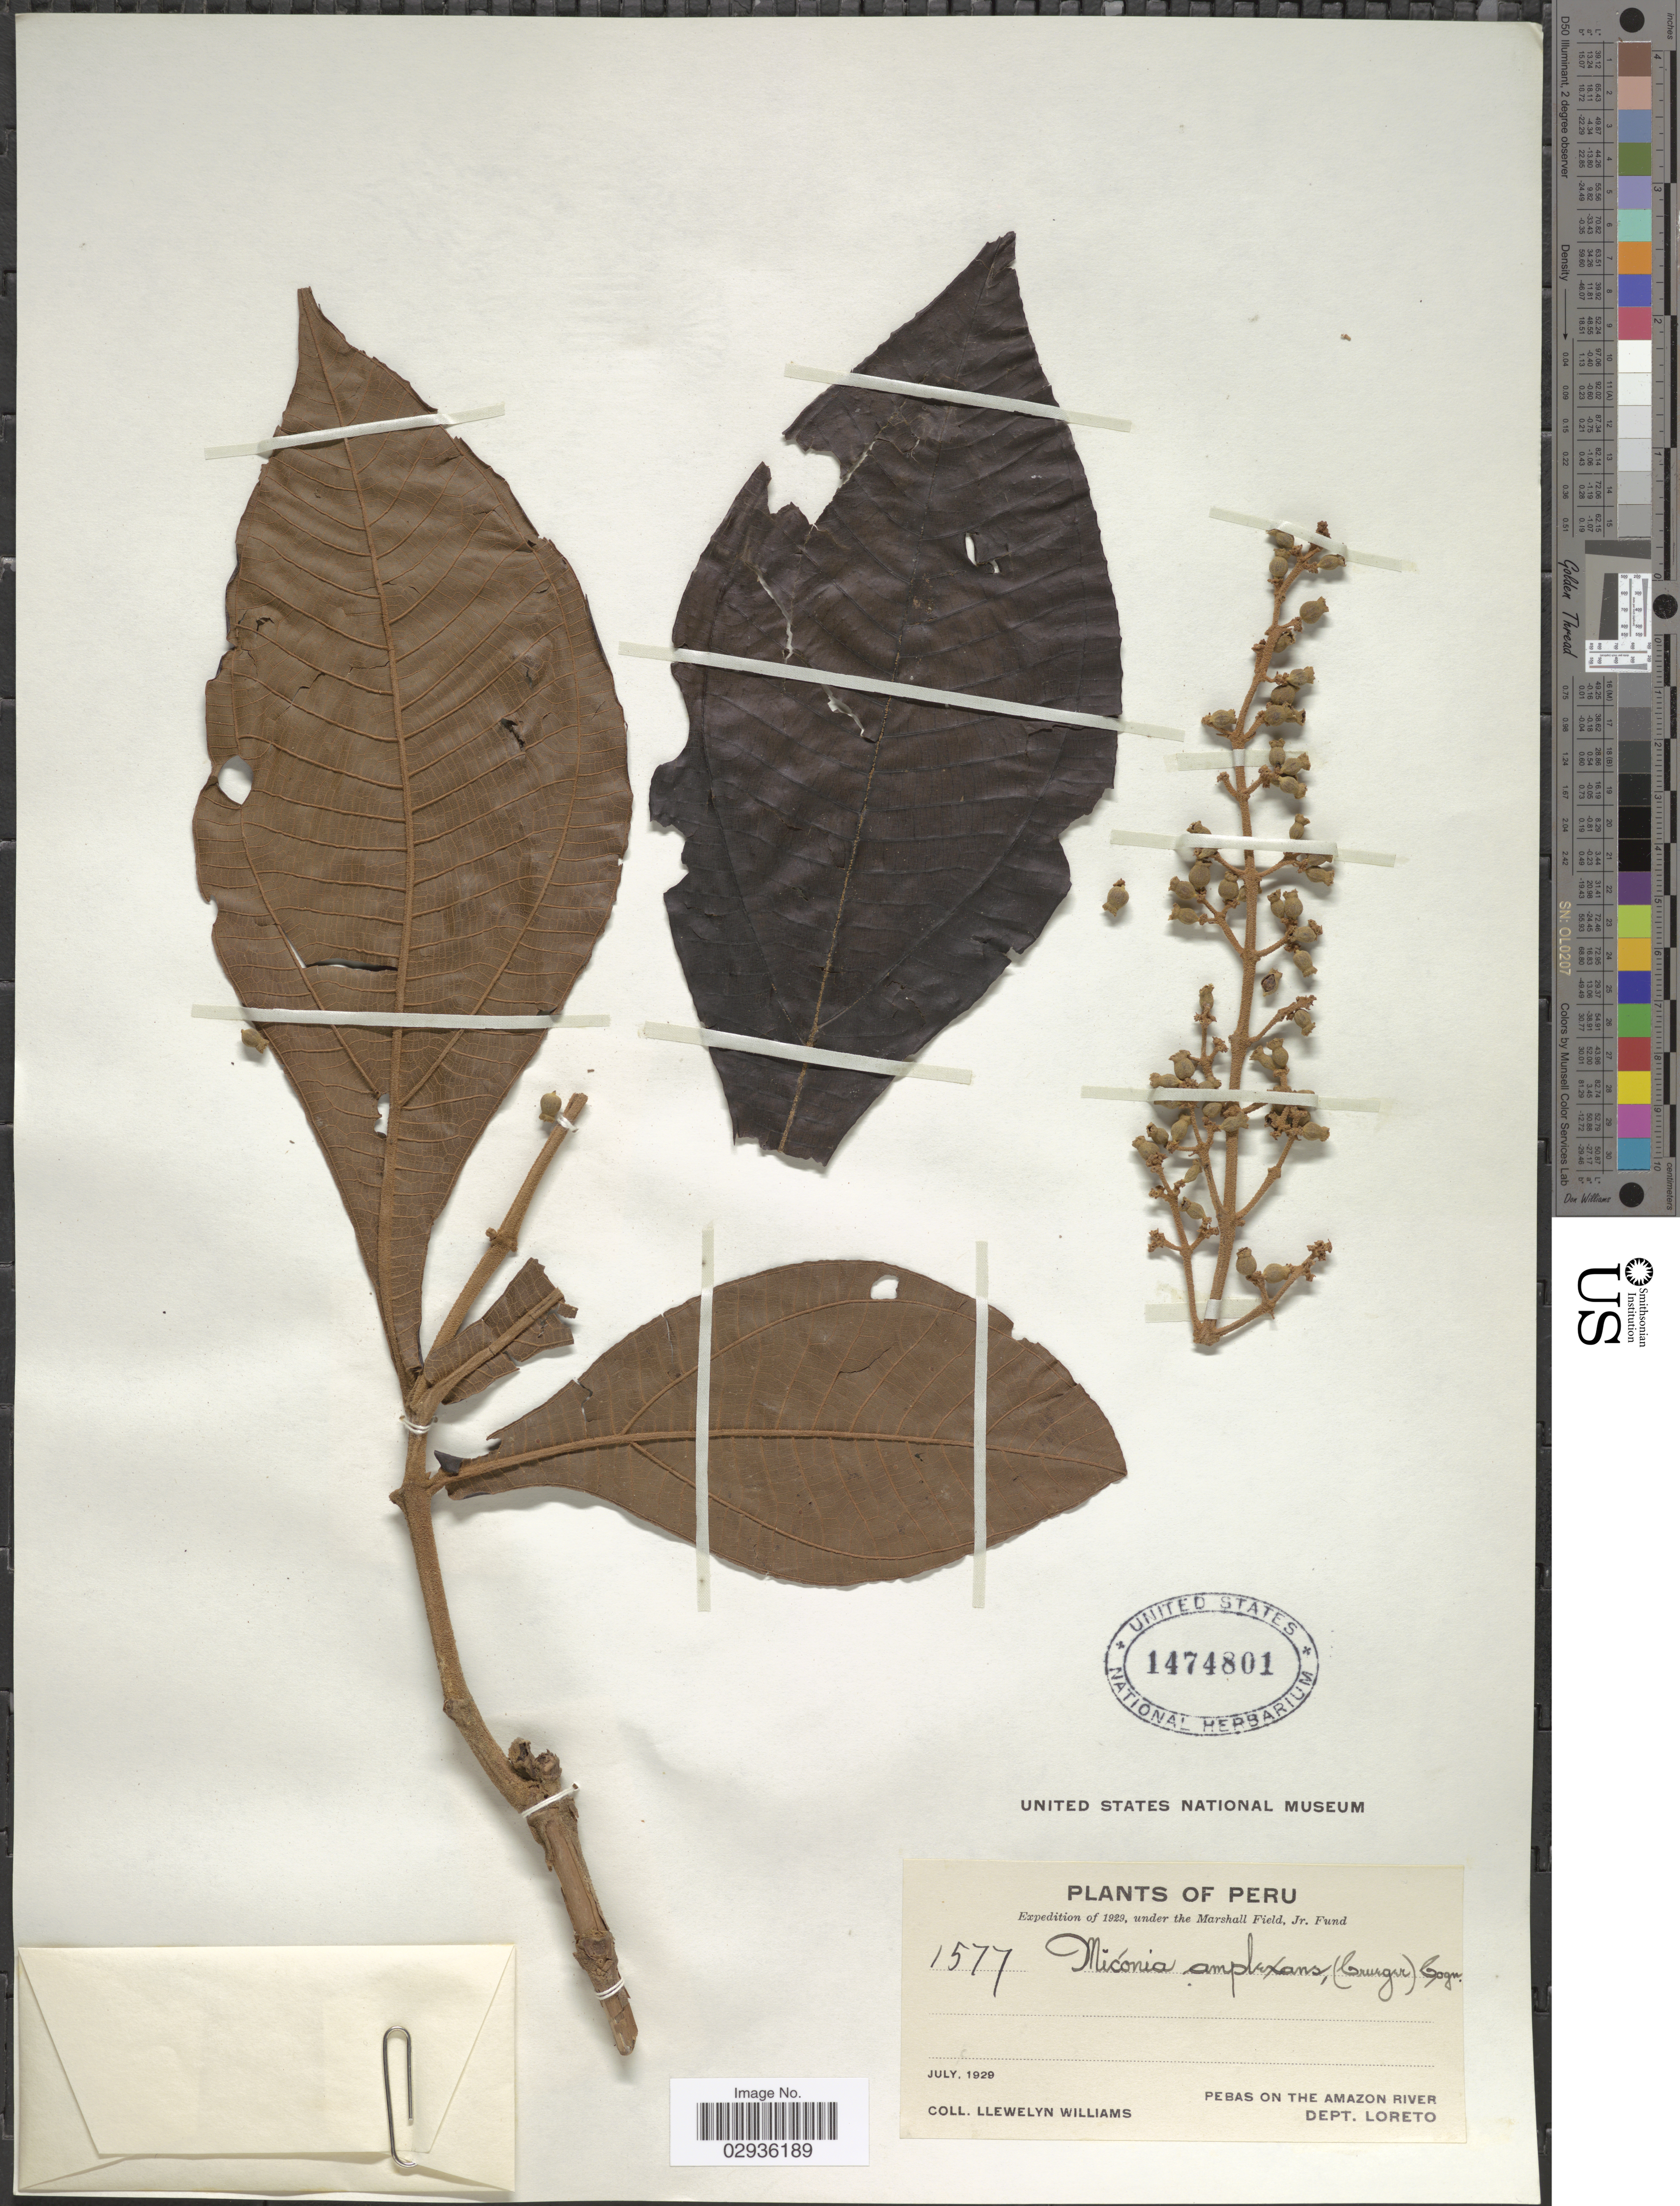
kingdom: Plantae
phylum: Tracheophyta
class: Magnoliopsida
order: Myrtales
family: Melastomataceae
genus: Miconia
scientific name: Miconia amplexans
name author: (Crueg.) Cogn.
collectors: Ll. Williams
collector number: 1577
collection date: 1929-07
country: Peru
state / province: Loreto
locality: Pebas on the Amazon River. Dept. Loreto.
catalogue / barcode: US 1474801